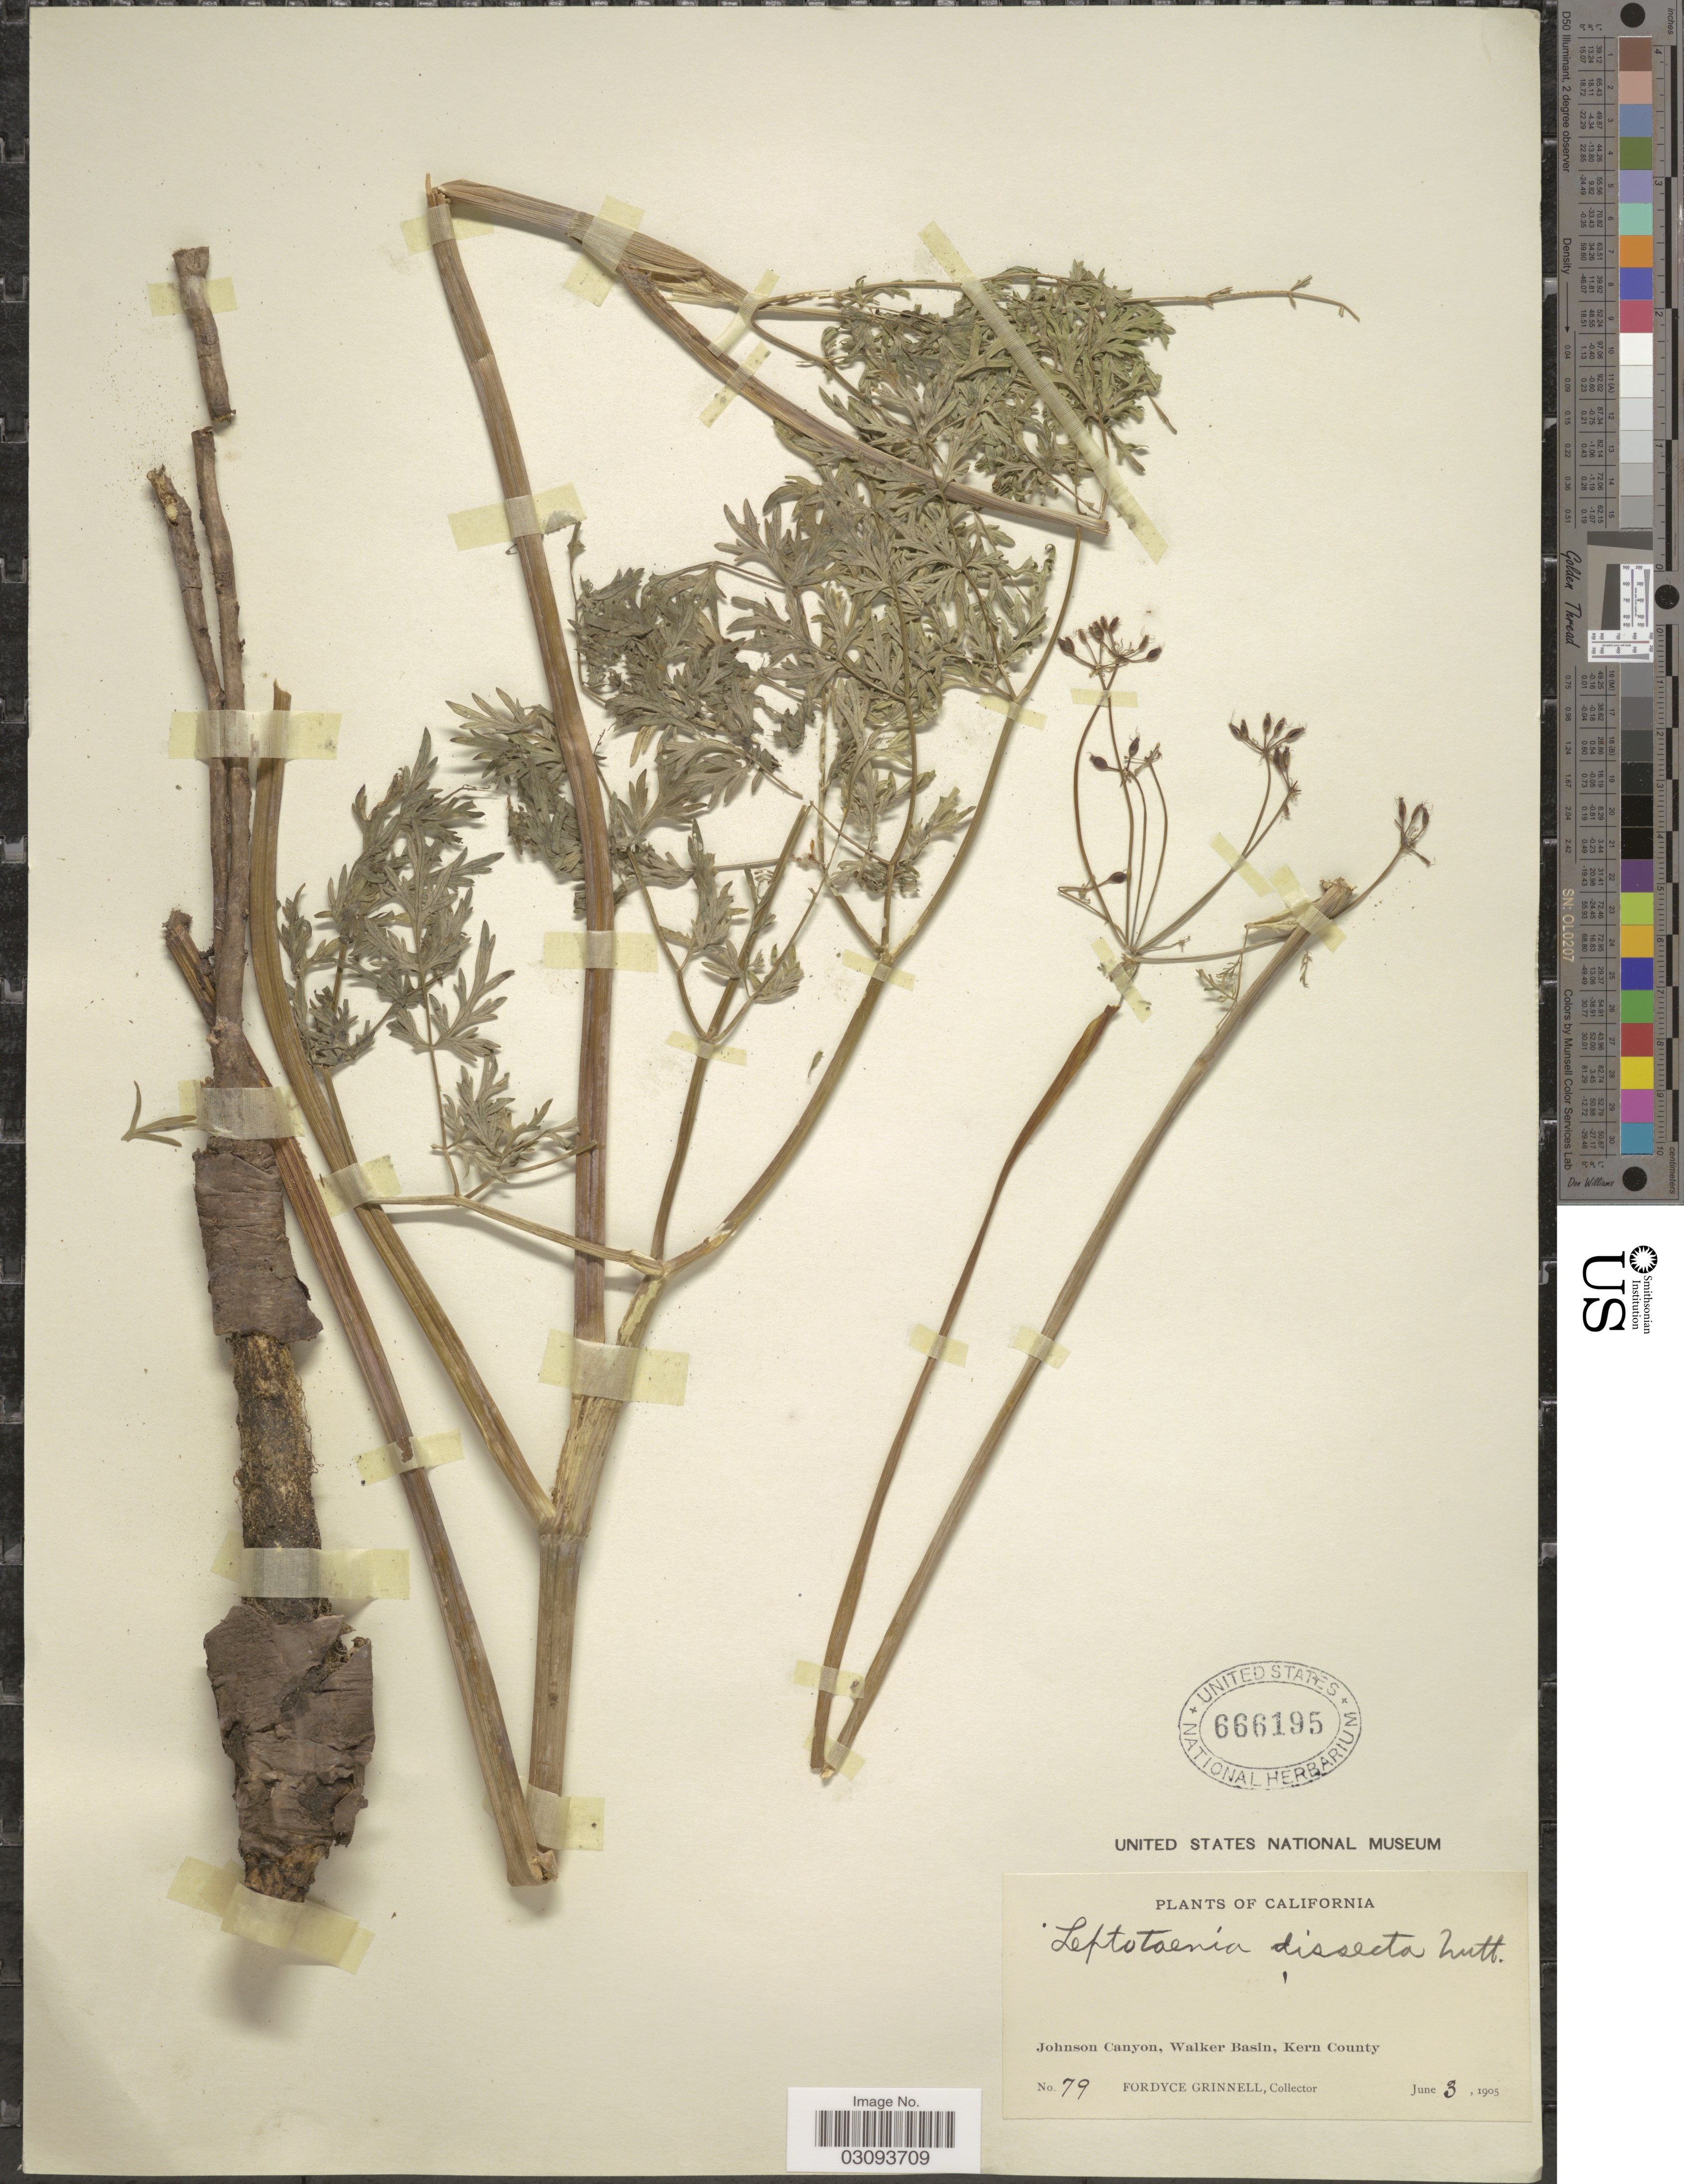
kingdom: Plantae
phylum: Tracheophyta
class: Magnoliopsida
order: Apiales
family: Apiaceae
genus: Lomatium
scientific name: Lomatium dissectum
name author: (Nutt.) Mathias & Constance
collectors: F. Grinnell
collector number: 79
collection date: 1905-06-03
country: United States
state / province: California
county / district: Kern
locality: Johnson Canyon, Walker Basin, Kern County.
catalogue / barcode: US 666195